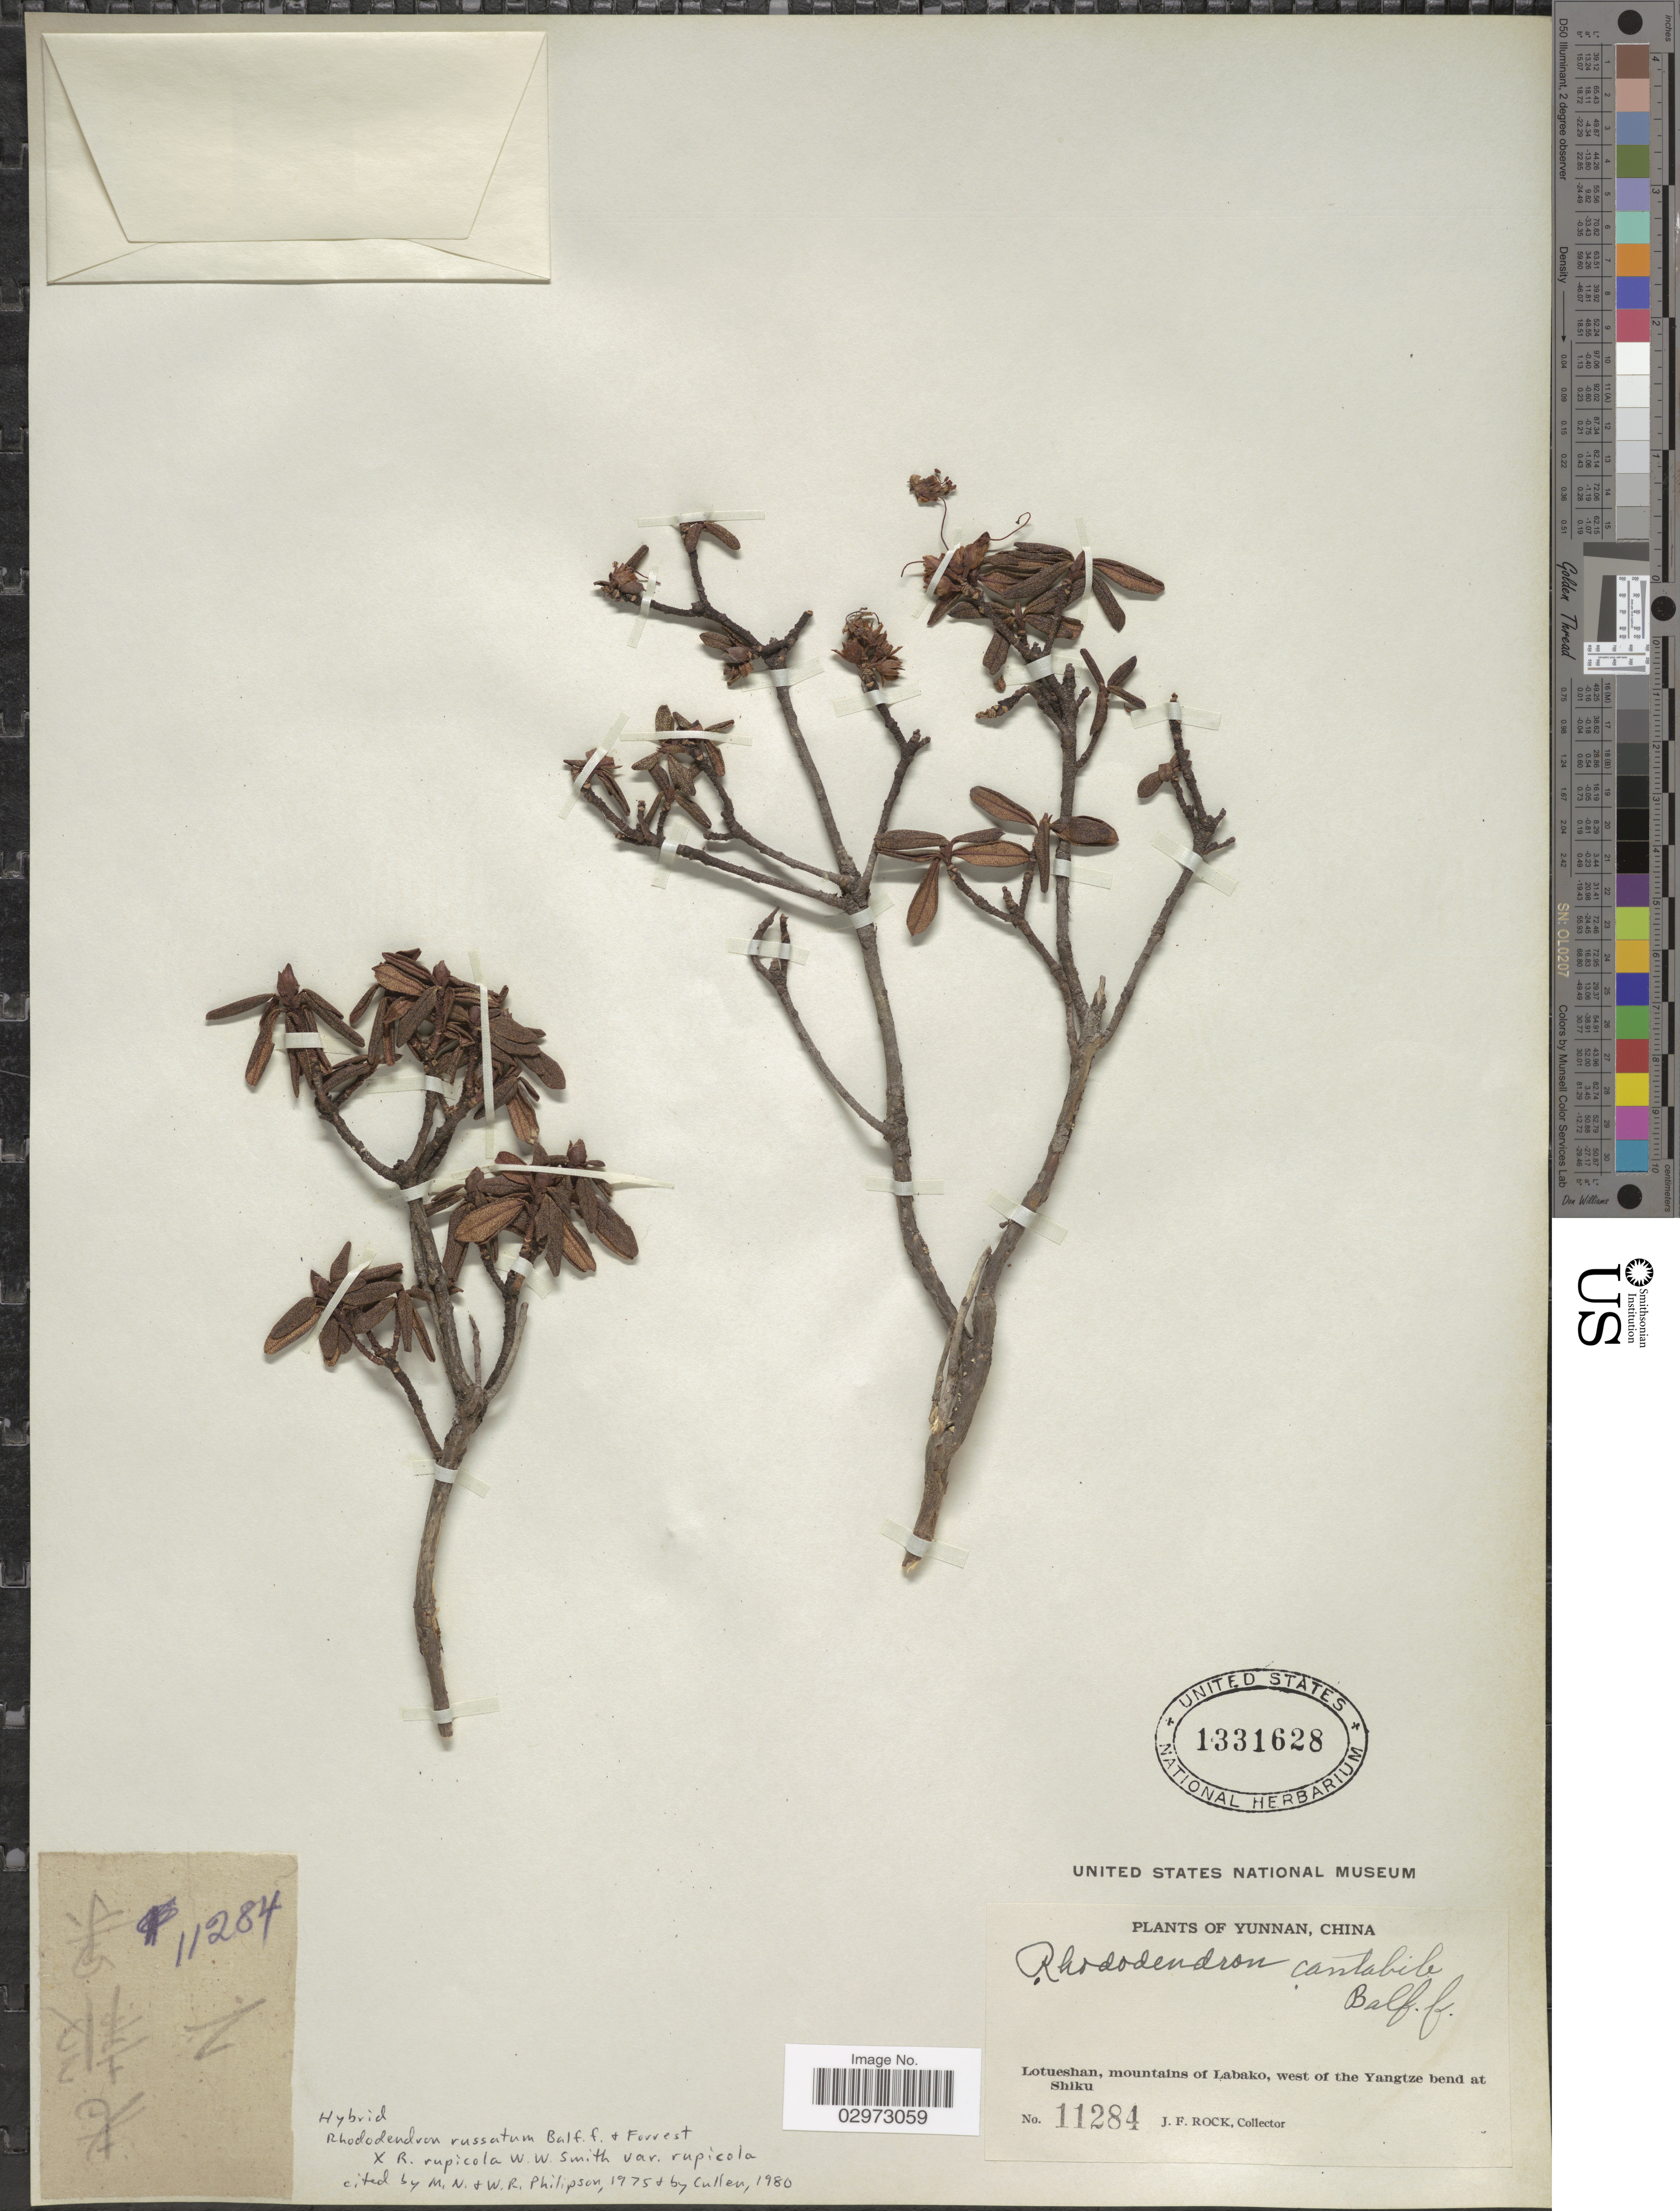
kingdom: Plantae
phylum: Tracheophyta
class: Magnoliopsida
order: Ericales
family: Ericaceae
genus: Rhododendron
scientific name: Rhododendron russatum x R. rupicola W.W. Sm.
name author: Balf. f. & Forrest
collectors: J. Rock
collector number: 11284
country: China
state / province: Yunnan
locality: Lotueshan, mountains of Labako, west of the Yangtze bend at Shiku.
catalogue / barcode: US 1331628